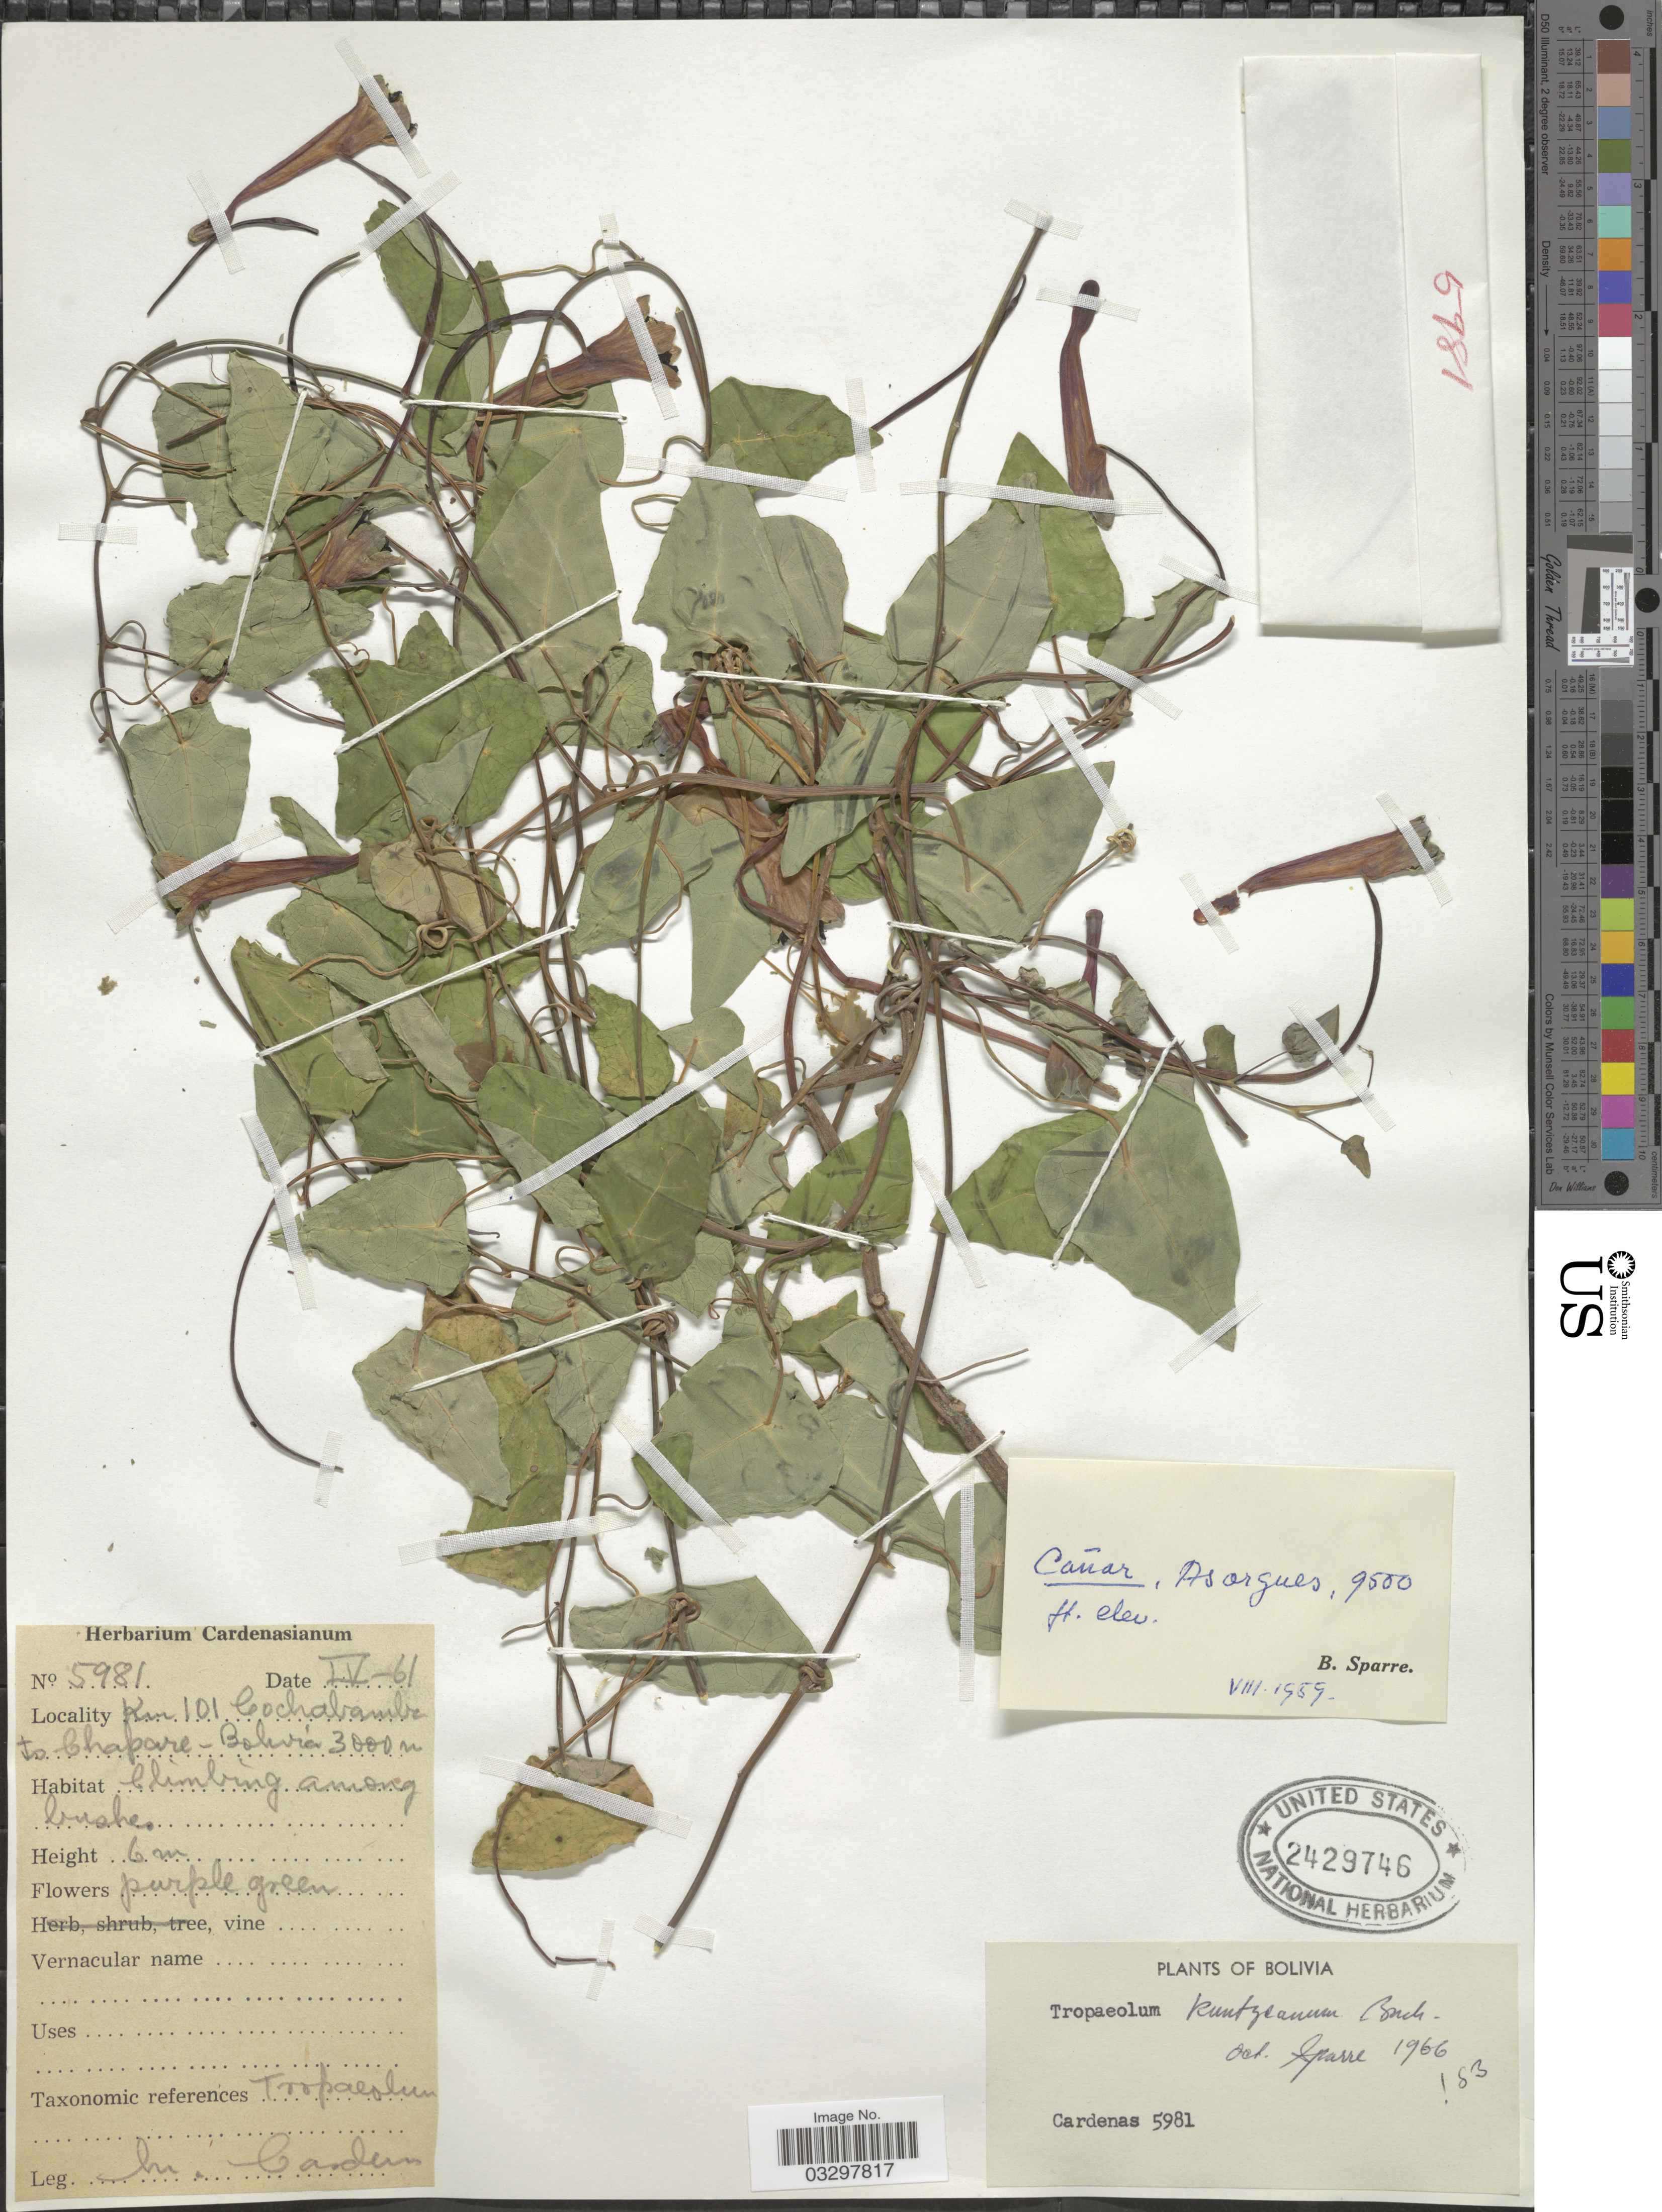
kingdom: Plantae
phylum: Tracheophyta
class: Magnoliopsida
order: Brassicales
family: Tropaeolaceae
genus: Tropaeolum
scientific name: Tropaeolum kuntzeanum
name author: Buchenau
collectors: M. Cárdenas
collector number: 5981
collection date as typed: Transcribed d/m/y: /4/61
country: Bolivia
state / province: Cochabamba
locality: Km 101 Cochabamba to Chapare.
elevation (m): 3000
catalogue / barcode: US 2429746